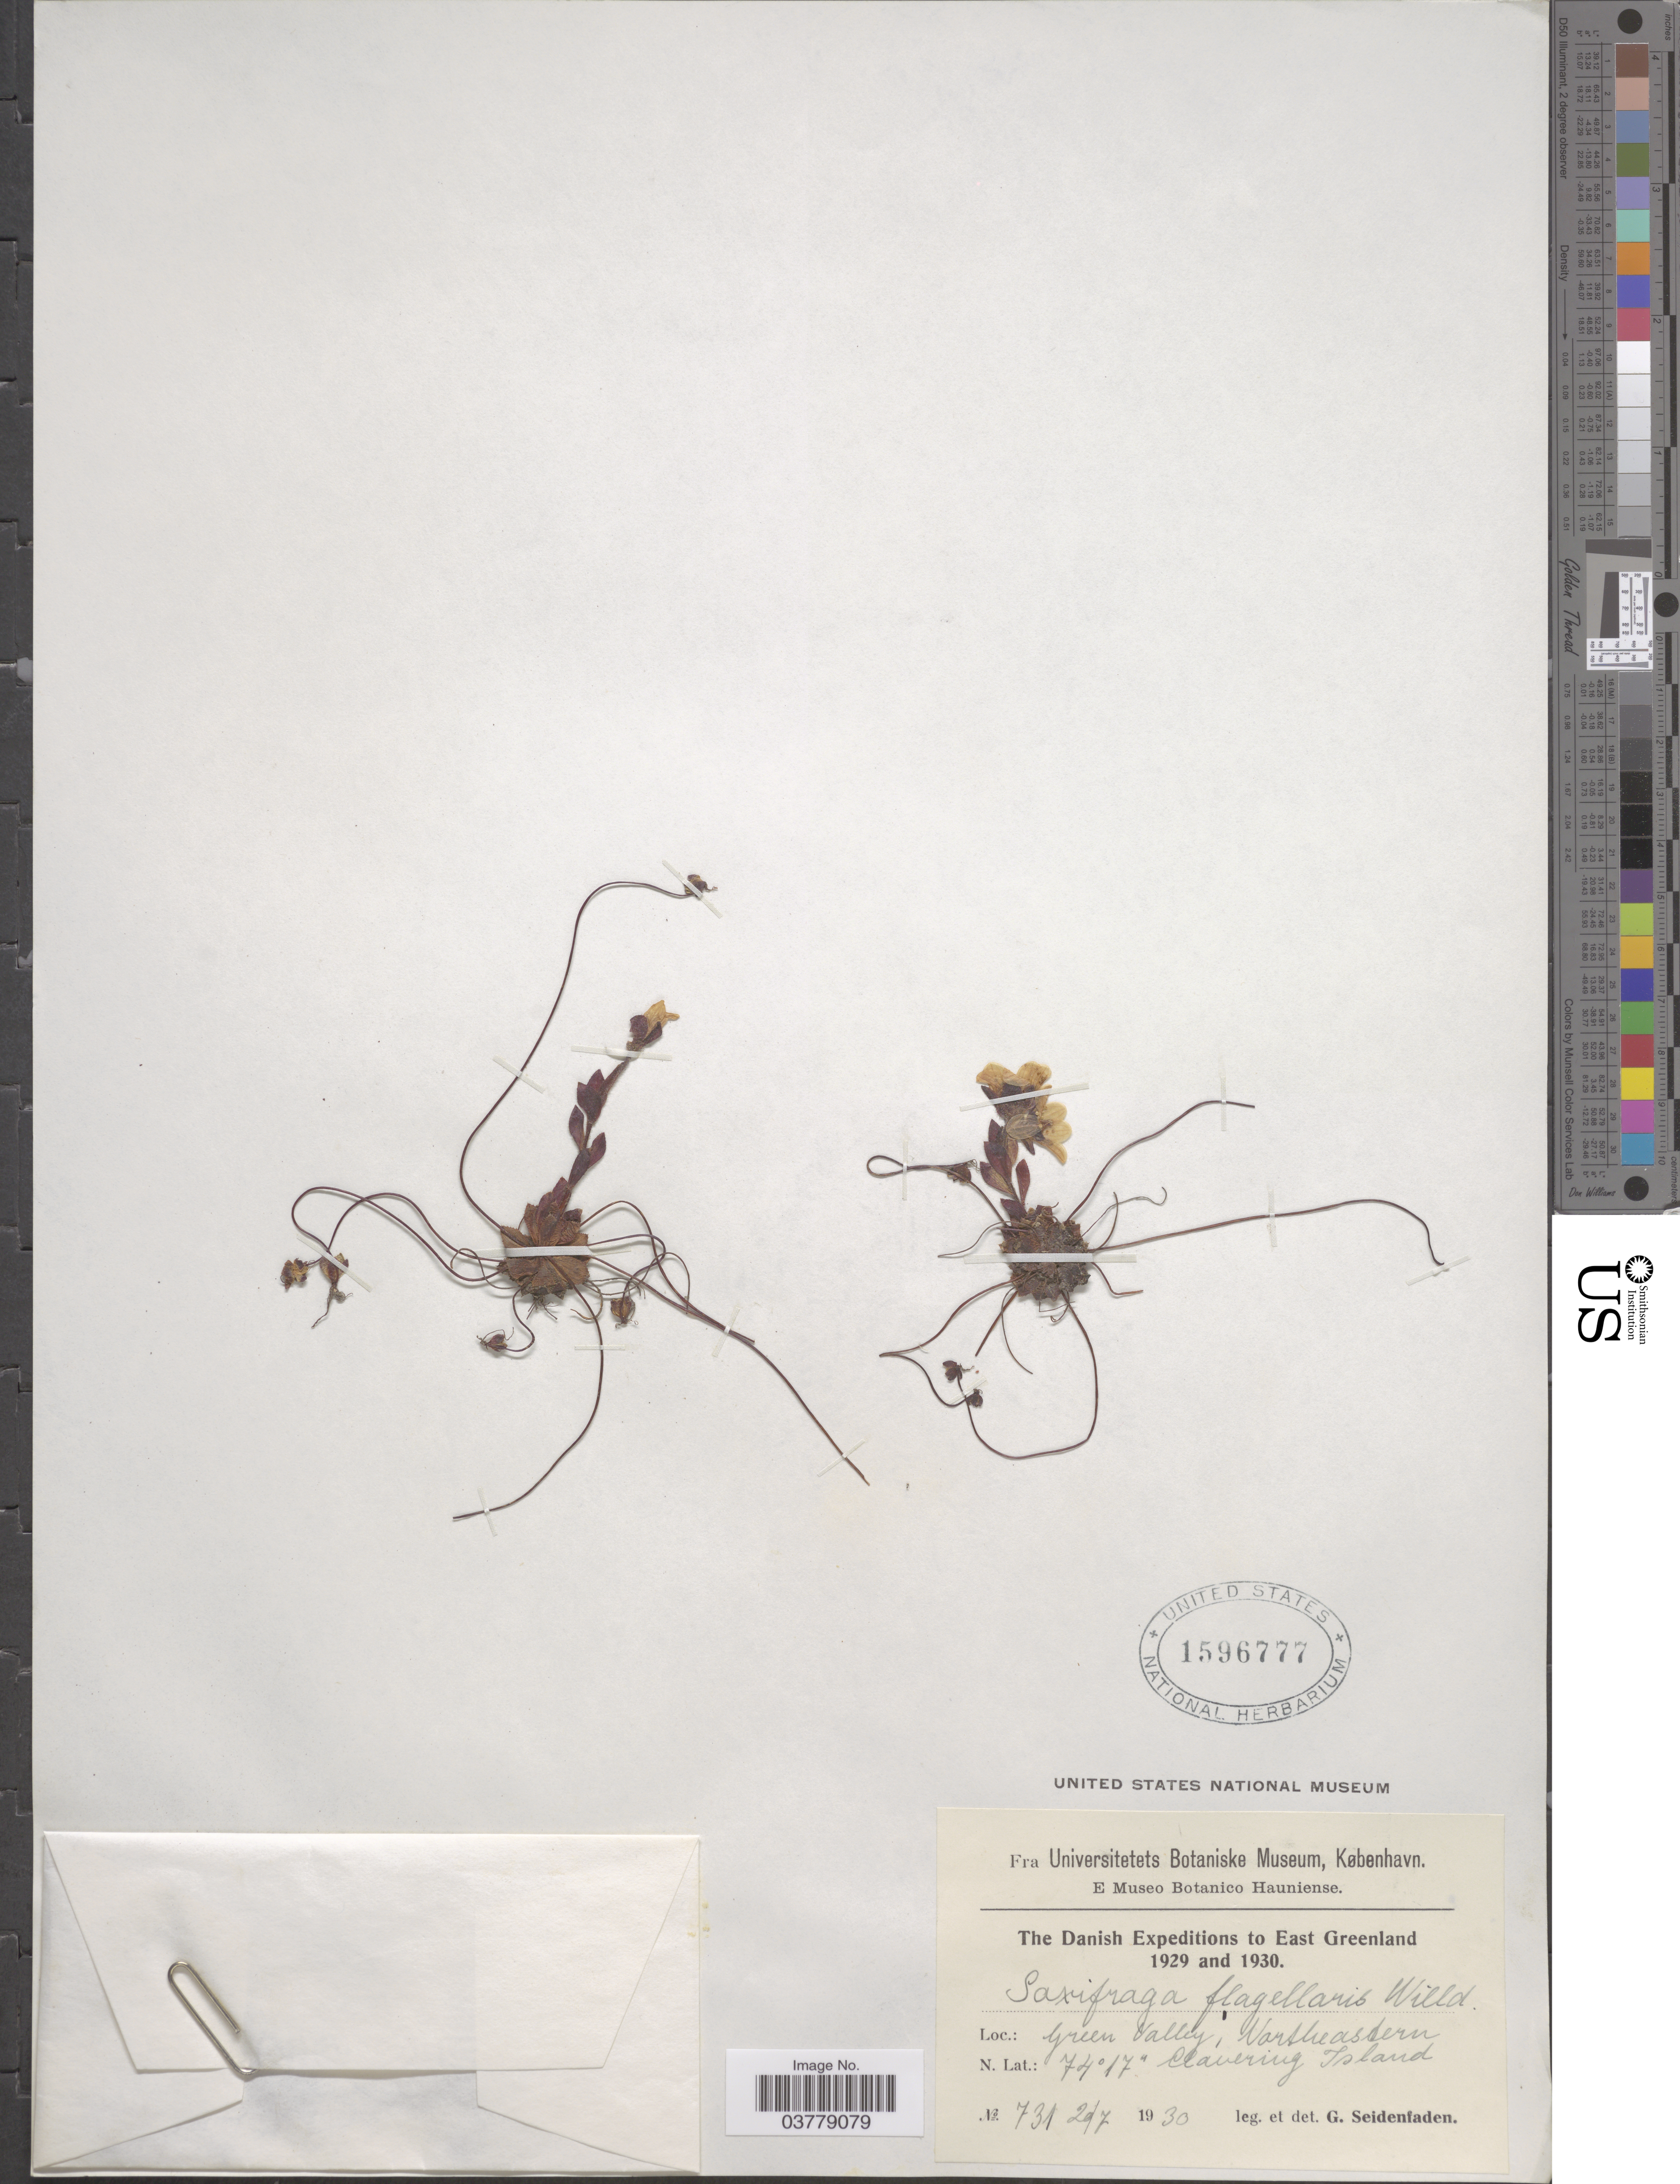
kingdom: Plantae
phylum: Tracheophyta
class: Magnoliopsida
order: Saxifragales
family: Saxifragaceae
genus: Saxifraga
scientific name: Saxifraga flagellaris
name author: Willd. ex Sternb.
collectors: G. Seidenfaden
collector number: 731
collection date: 1930-07-20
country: Greenland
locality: East Greenland. Green Valley, Northeastern Clavering Island.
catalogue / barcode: US 1596777